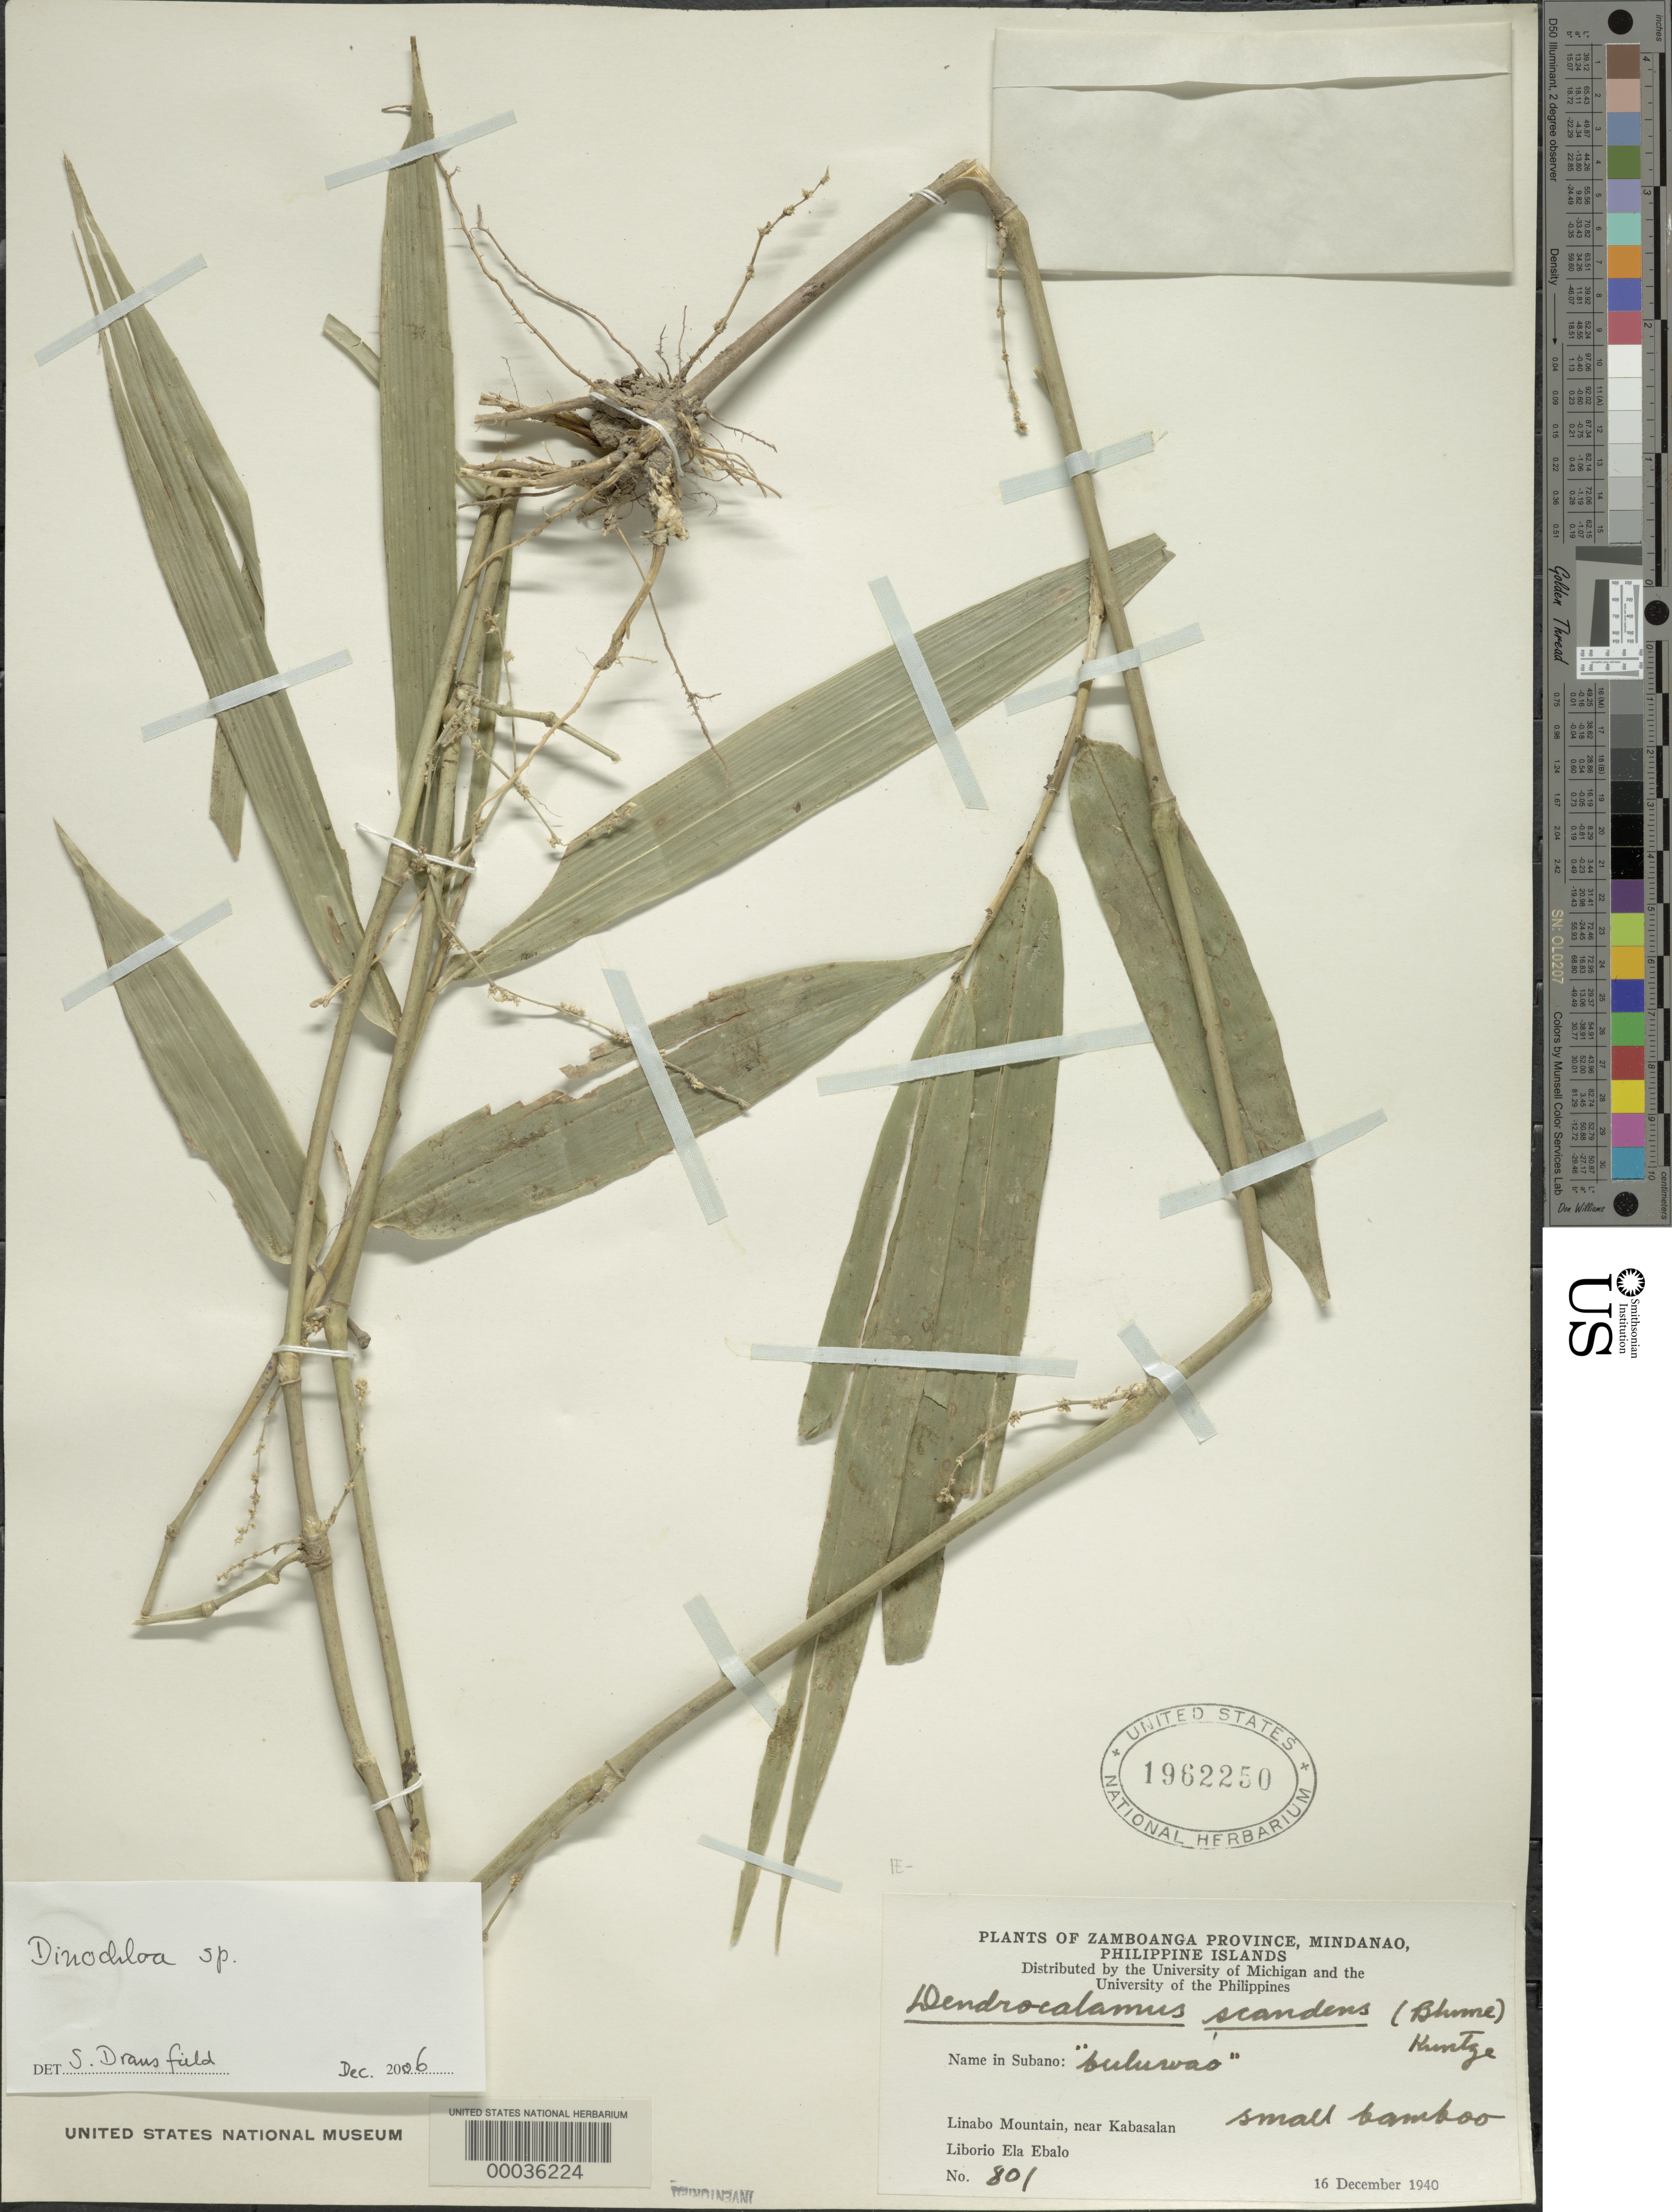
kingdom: Plantae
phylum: Tracheophyta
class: Liliopsida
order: Poales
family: Poaceae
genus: Dinochloa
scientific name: Dinochloa sp.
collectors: L. Ebalo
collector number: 801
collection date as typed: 16 Dec 1940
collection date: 1940-12-16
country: Philippines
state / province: Zamboanga Peninsula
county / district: Zamboanga del Norte / Zamboanga del Sur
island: Mindanao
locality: Linabo Mt., near Kabasalan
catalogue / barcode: US 1962250